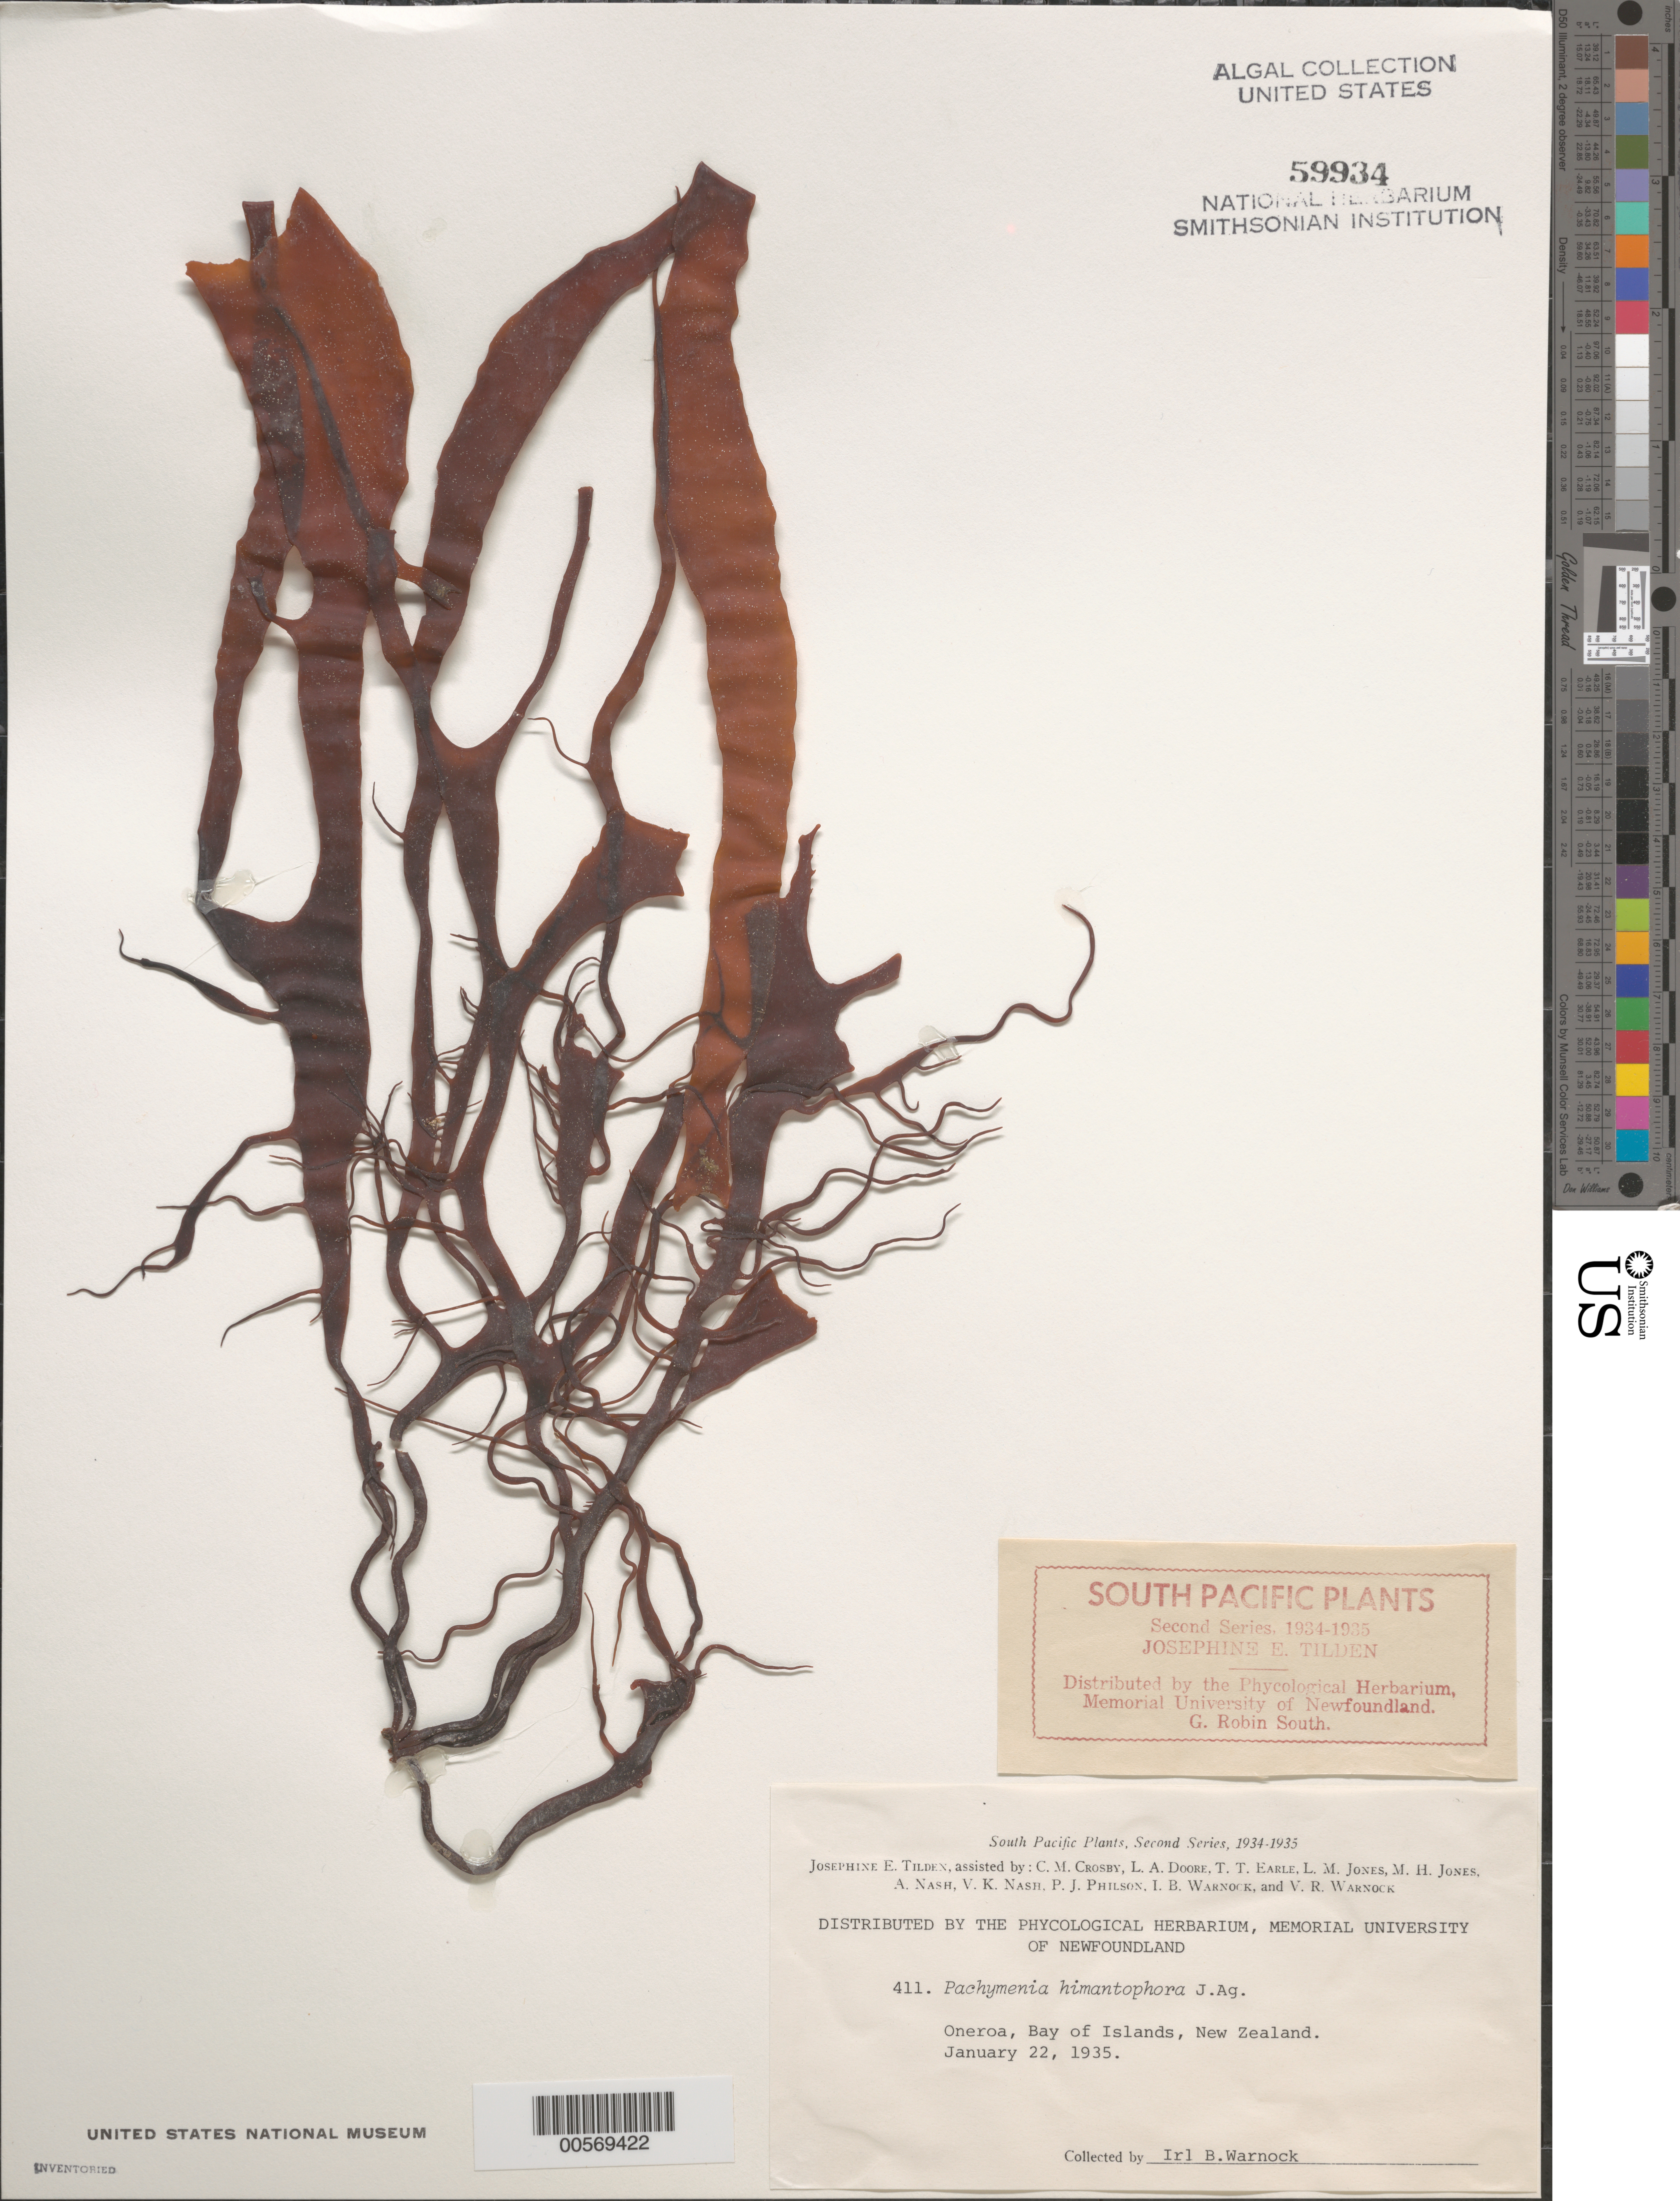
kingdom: Plantae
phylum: Rhodophyta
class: Florideophyceae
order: Halymeniales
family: Halymeniaceae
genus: Pachymenia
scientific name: Pachymenia lusoria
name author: (Greville) J. Agardh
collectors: I. Warnock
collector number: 411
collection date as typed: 22 Jan 1935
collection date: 1935-01-22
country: New Zealand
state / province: Northland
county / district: Far North District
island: North Island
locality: Bay of Islands, Oneroa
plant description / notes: Tilden, South Pacific Plants, Second Series, 1934-1935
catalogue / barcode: US 59934